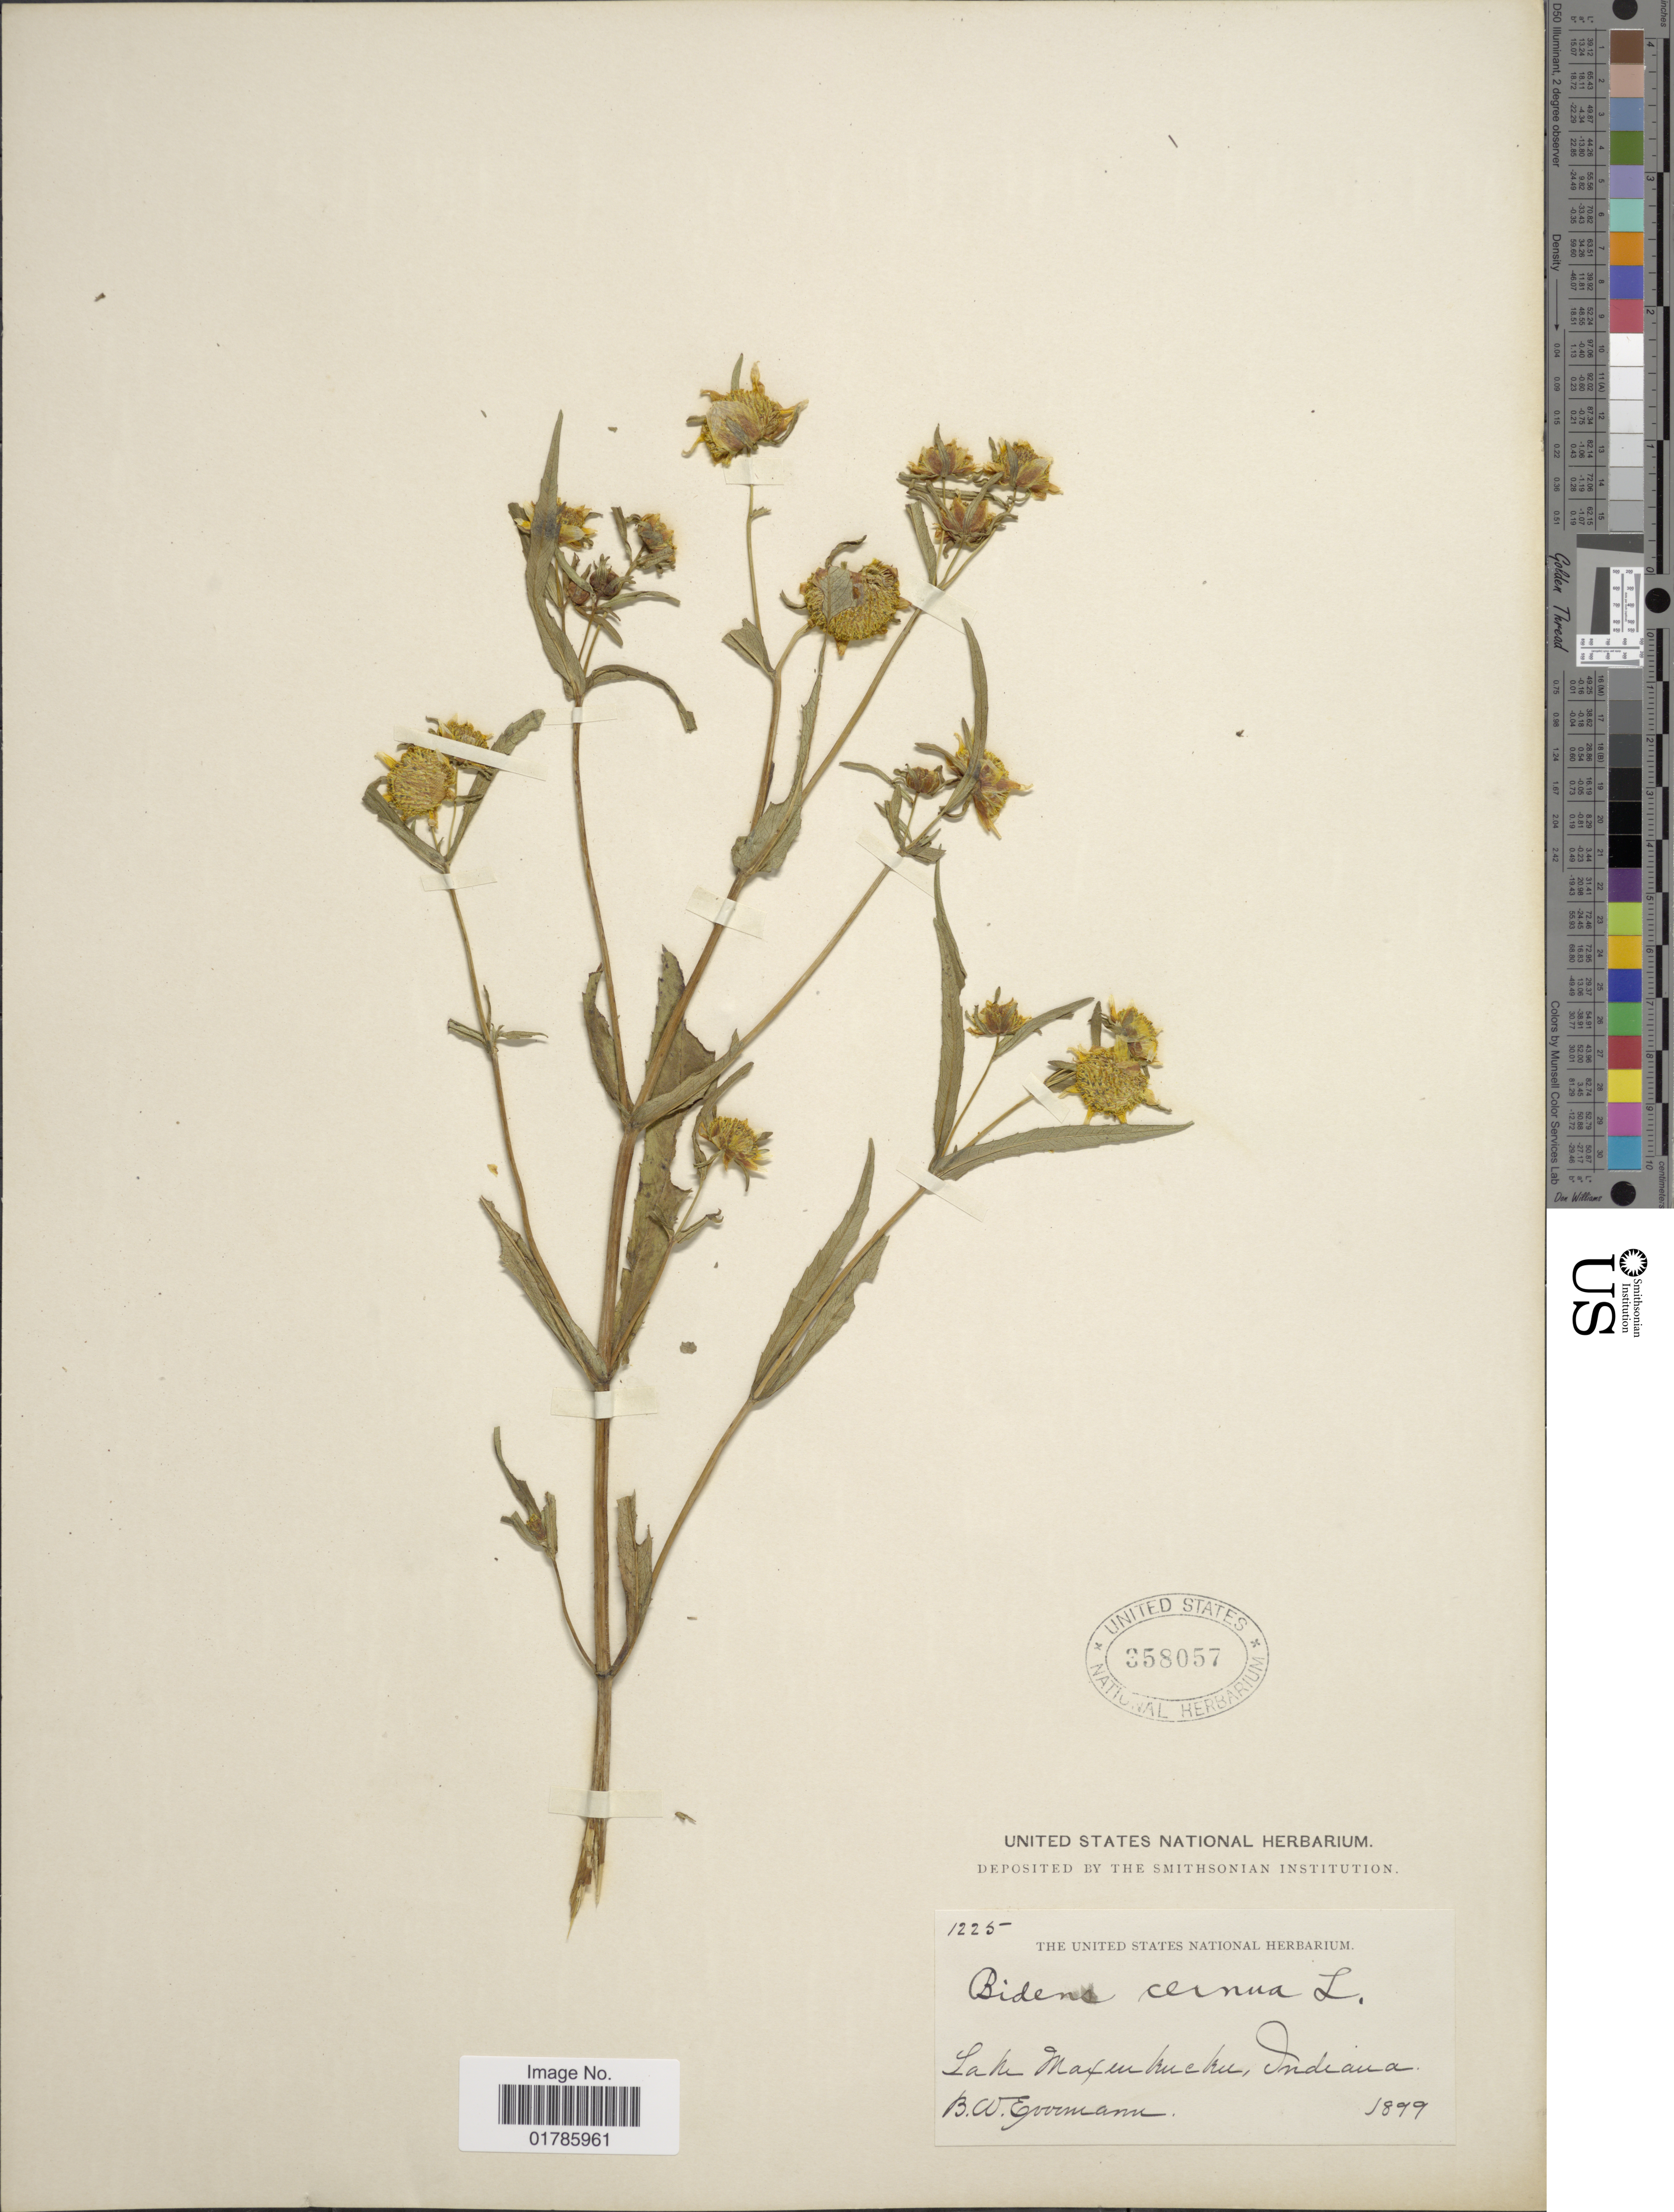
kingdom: Plantae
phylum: Tracheophyta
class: Magnoliopsida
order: Asterales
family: Asteraceae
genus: Bidens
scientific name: Bidens cernua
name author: L.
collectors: B. W. Evermann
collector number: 1225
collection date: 1899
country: United States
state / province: Indiana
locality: Lake Maxinkuckee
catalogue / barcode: US 358057